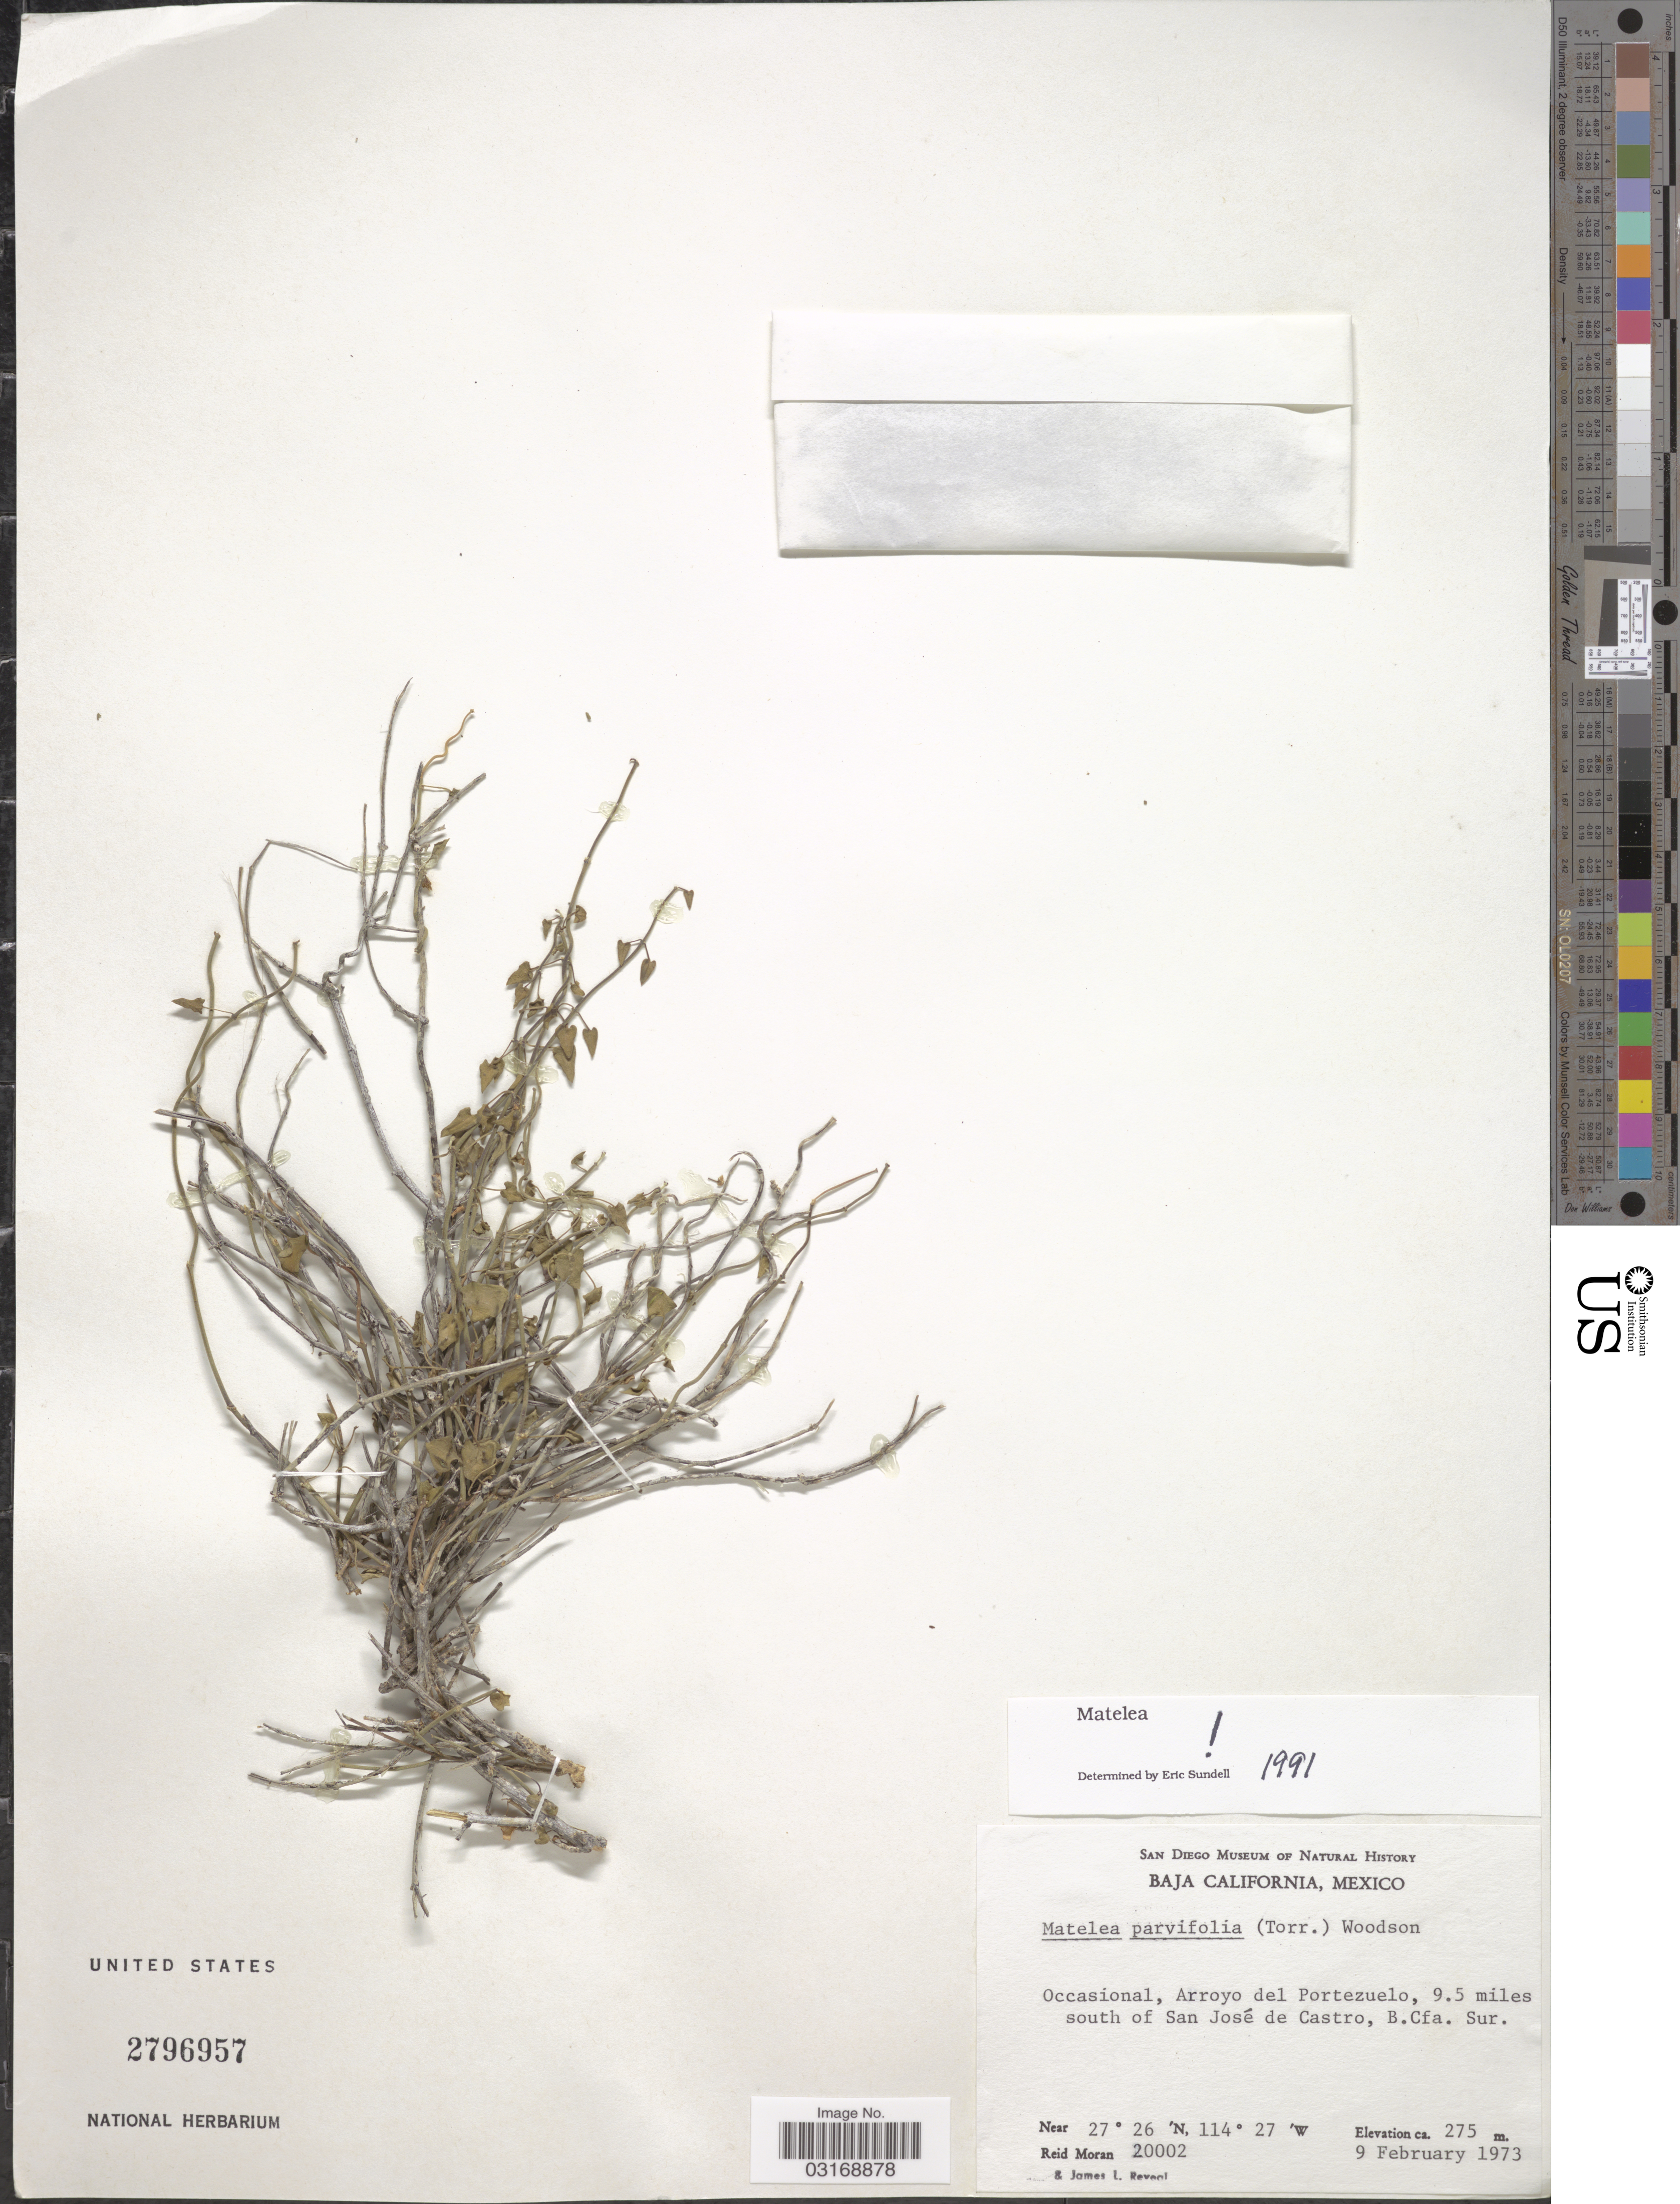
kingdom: Plantae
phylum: Tracheophyta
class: Magnoliopsida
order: Gentianales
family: Apocynaceae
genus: Matelea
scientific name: Matelea sp.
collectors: R. V. Moran & J. L. Reveal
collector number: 20002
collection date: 1973-02-09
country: Mexico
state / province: Baja California Sur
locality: Arroyo del Portezuelo, 9.5 miles south of San José de Castro, B.Cfa. Sur.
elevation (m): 275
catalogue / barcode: US 2796957